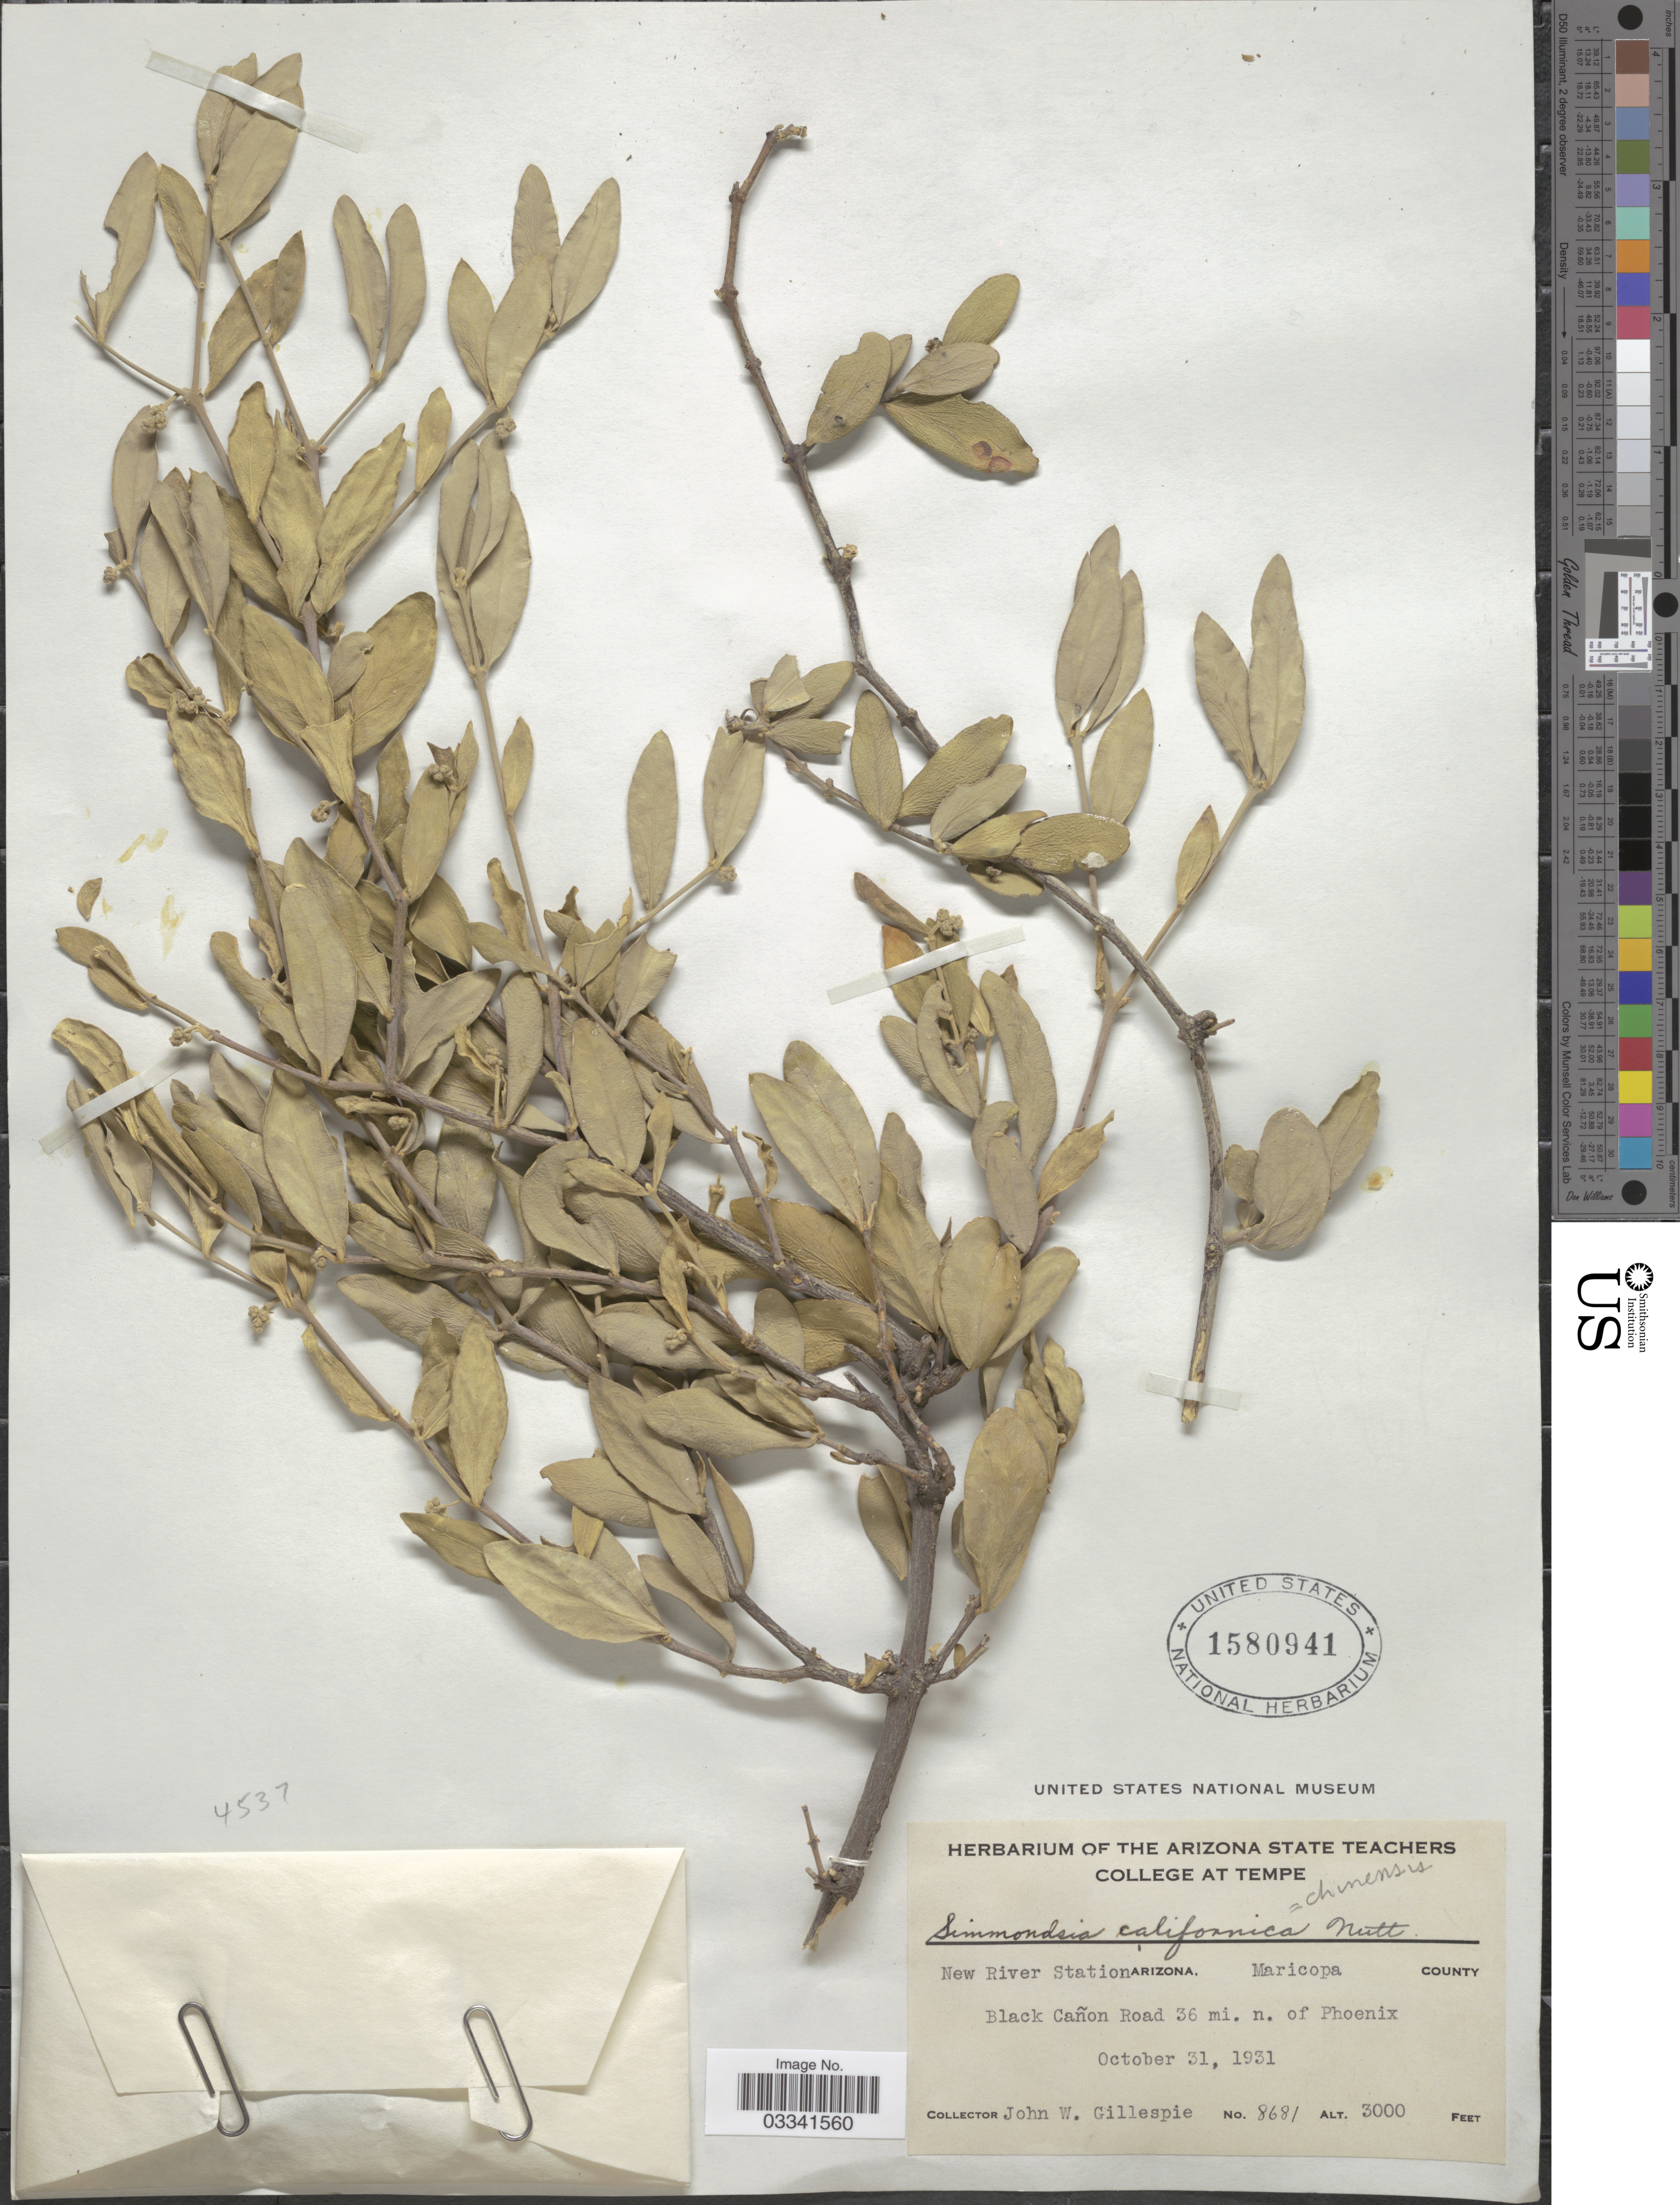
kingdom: Plantae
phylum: Tracheophyta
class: Magnoliopsida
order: Caryophyllales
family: Simmondsiaceae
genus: Simmondsia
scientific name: Simmondsia chinensis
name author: (Link) C.K. Schneid.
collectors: J. W. Gillespie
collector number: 8681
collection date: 1931-10-31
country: United States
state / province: Arizona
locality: New River Station, Maricopa County. Black Cañon Road 36 mi. n. of Phoenix.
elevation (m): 914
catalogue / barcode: US 1580941